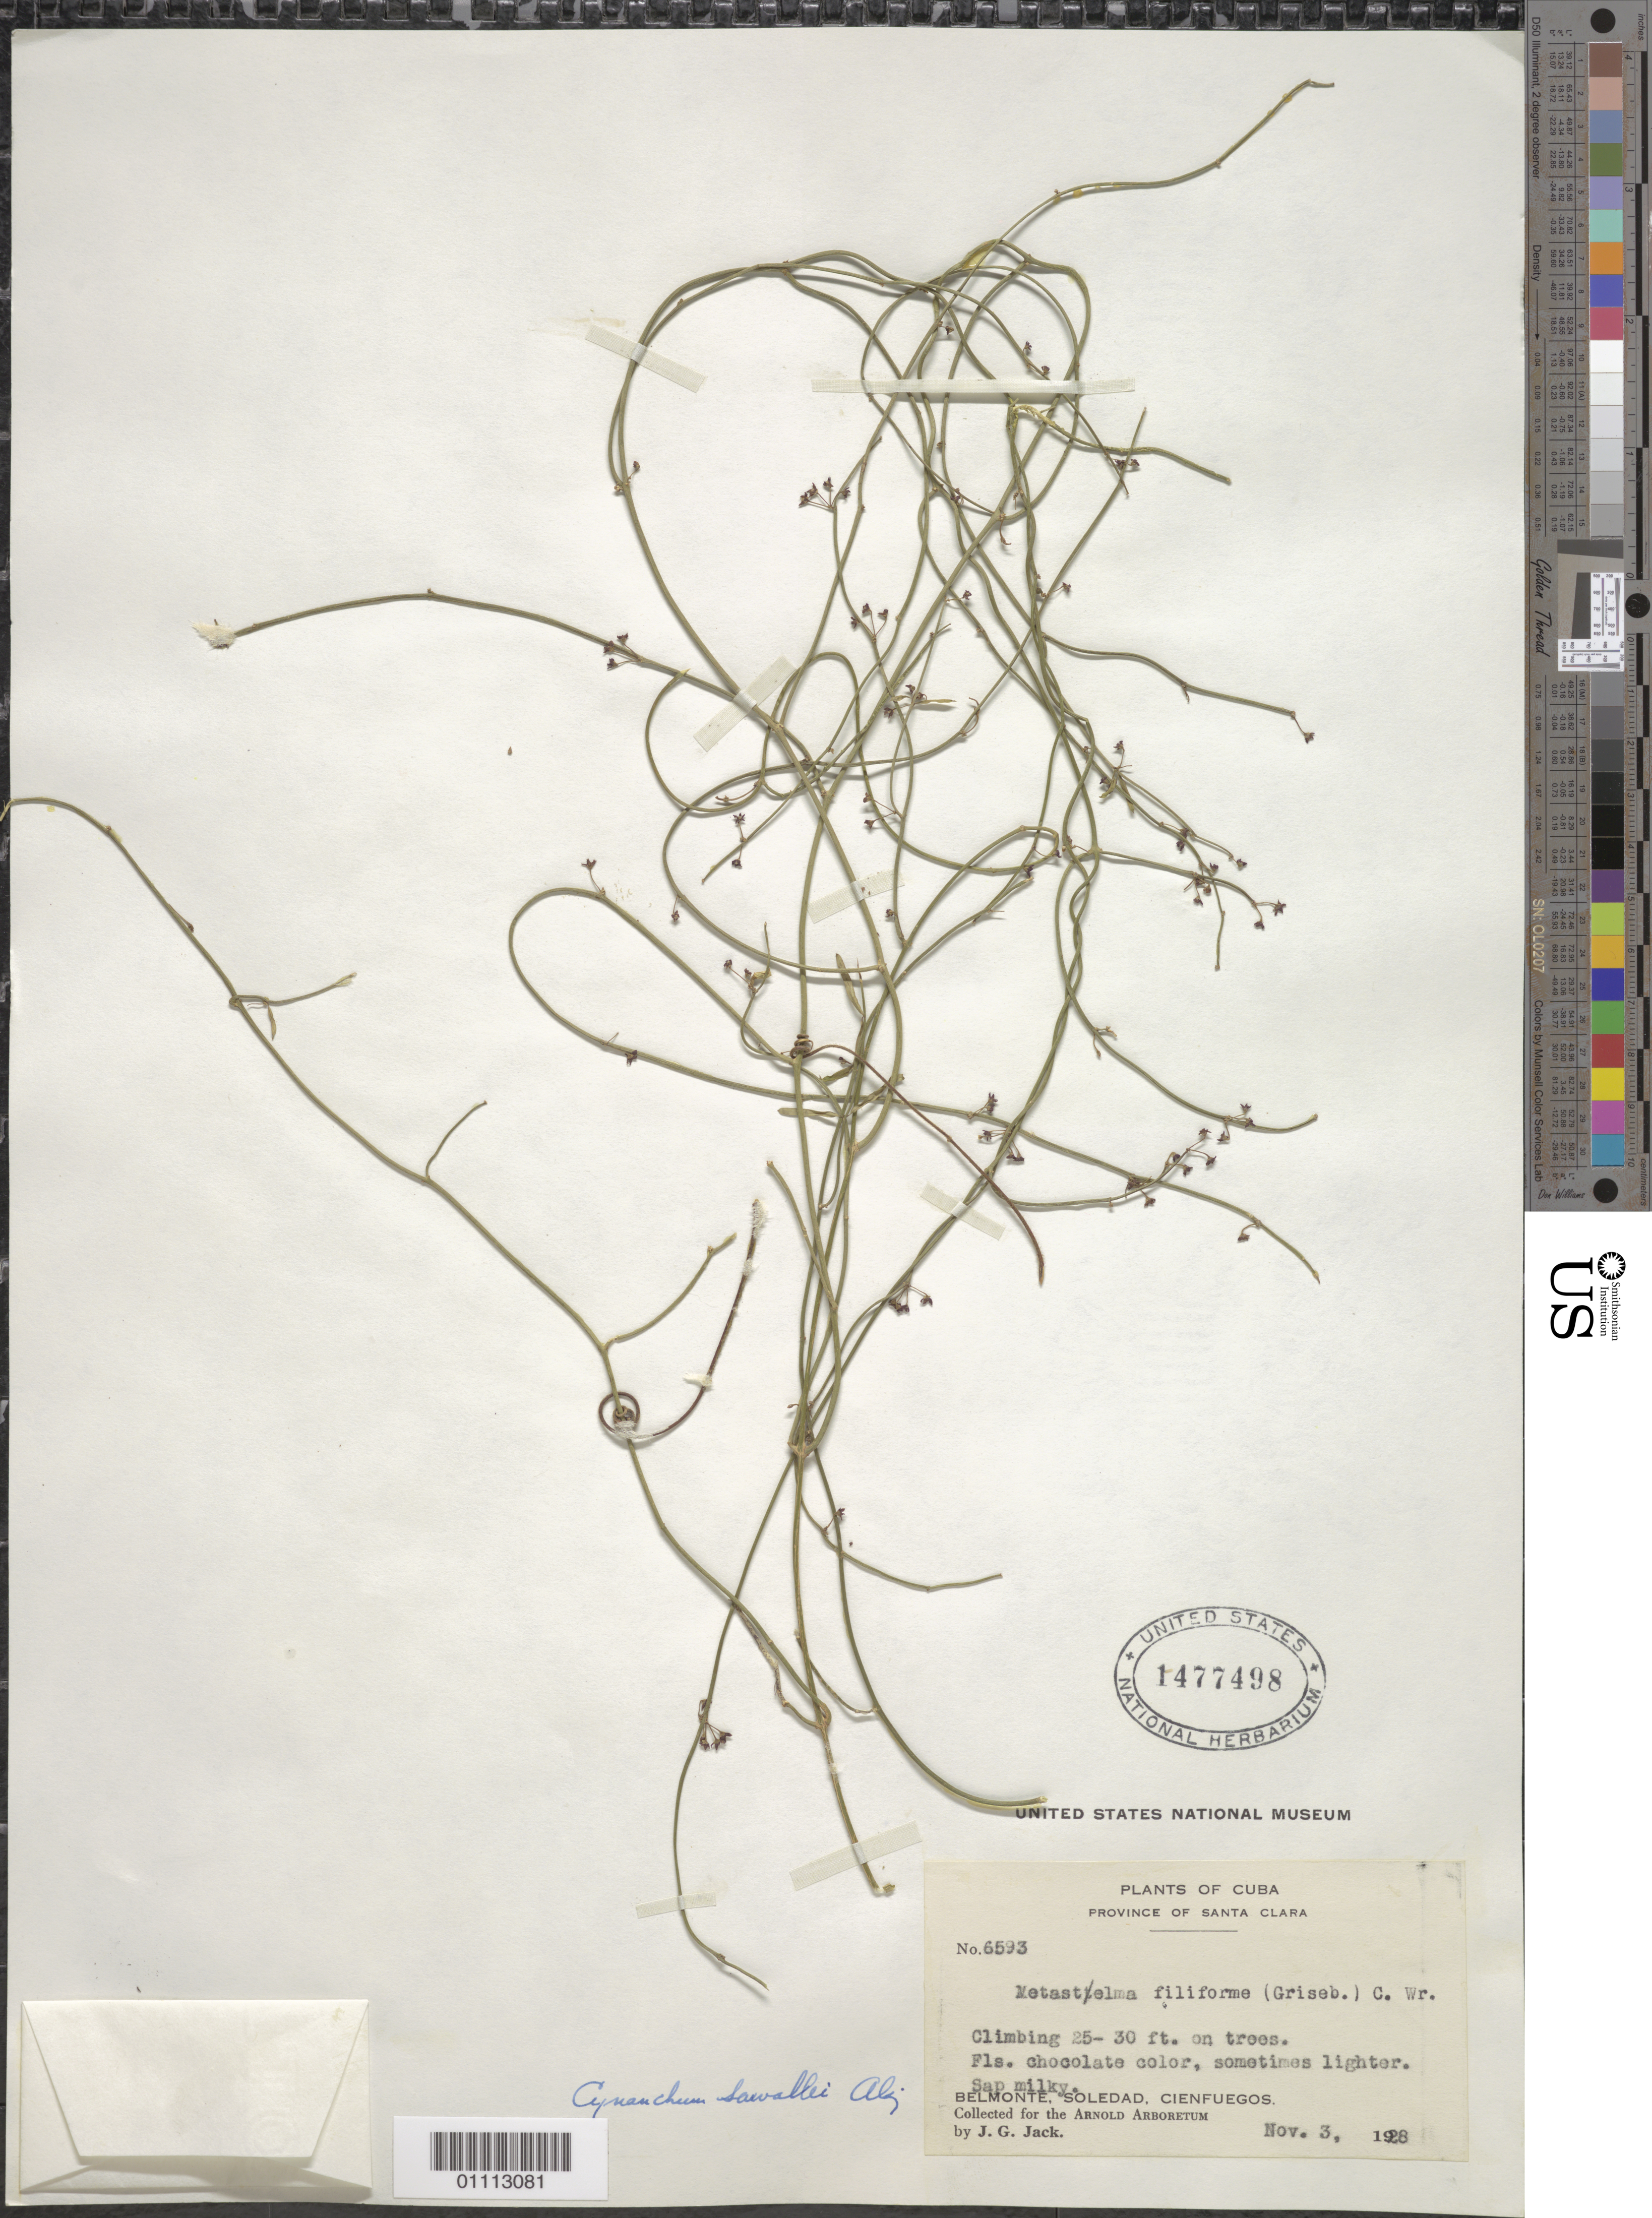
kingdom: Plantae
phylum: Tracheophyta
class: Magnoliopsida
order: Gentianales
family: Apocynaceae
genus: Cynanchum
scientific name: Cynanchum salinarum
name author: (Griseb.) Alain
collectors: J. G. Jack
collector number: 6593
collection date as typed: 03 Nov 1928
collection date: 1928-11-03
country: Cuba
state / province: Cienfuegos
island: Cuba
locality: Belmonte, Soledad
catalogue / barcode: US 1477498